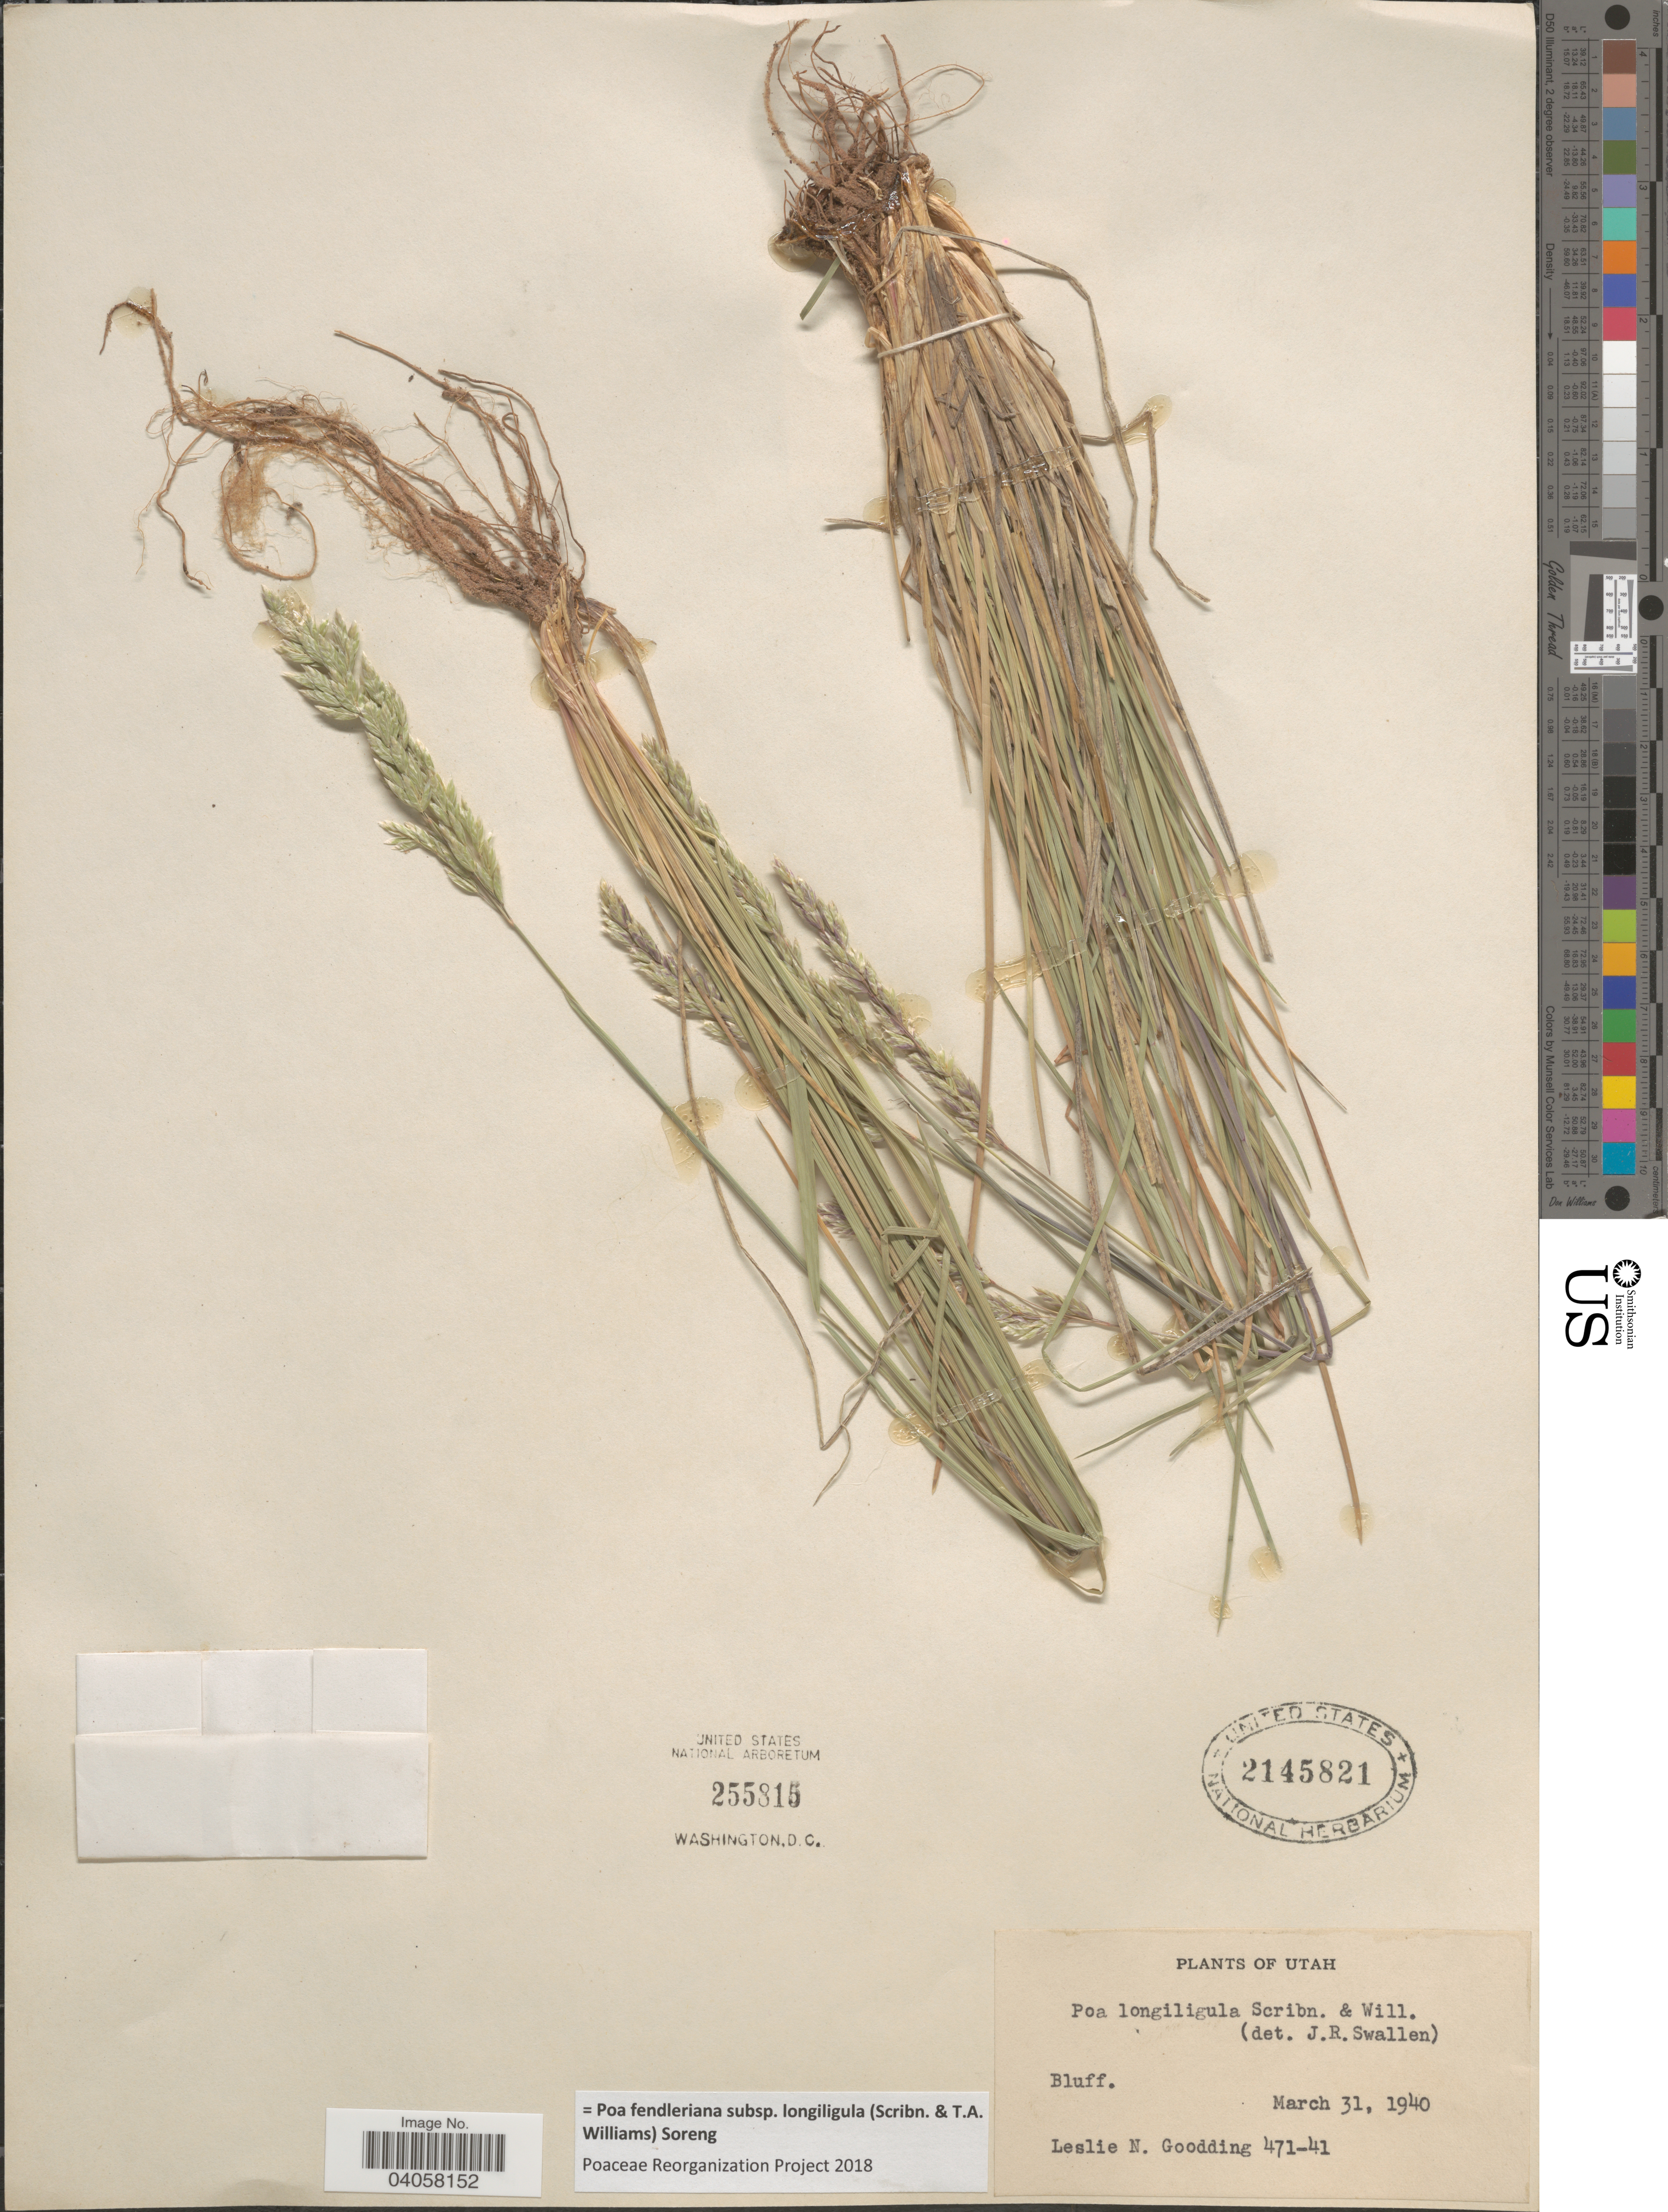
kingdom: Plantae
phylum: Tracheophyta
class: Liliopsida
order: Poales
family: Poaceae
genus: Poa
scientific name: Poa fendleriana subsp. longiligula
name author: (Scribn. & T.A. Williams) Soreng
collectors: L. N. Goodding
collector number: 471-41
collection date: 1940-03-31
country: United States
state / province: Utah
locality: Bluff.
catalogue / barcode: US 2145821